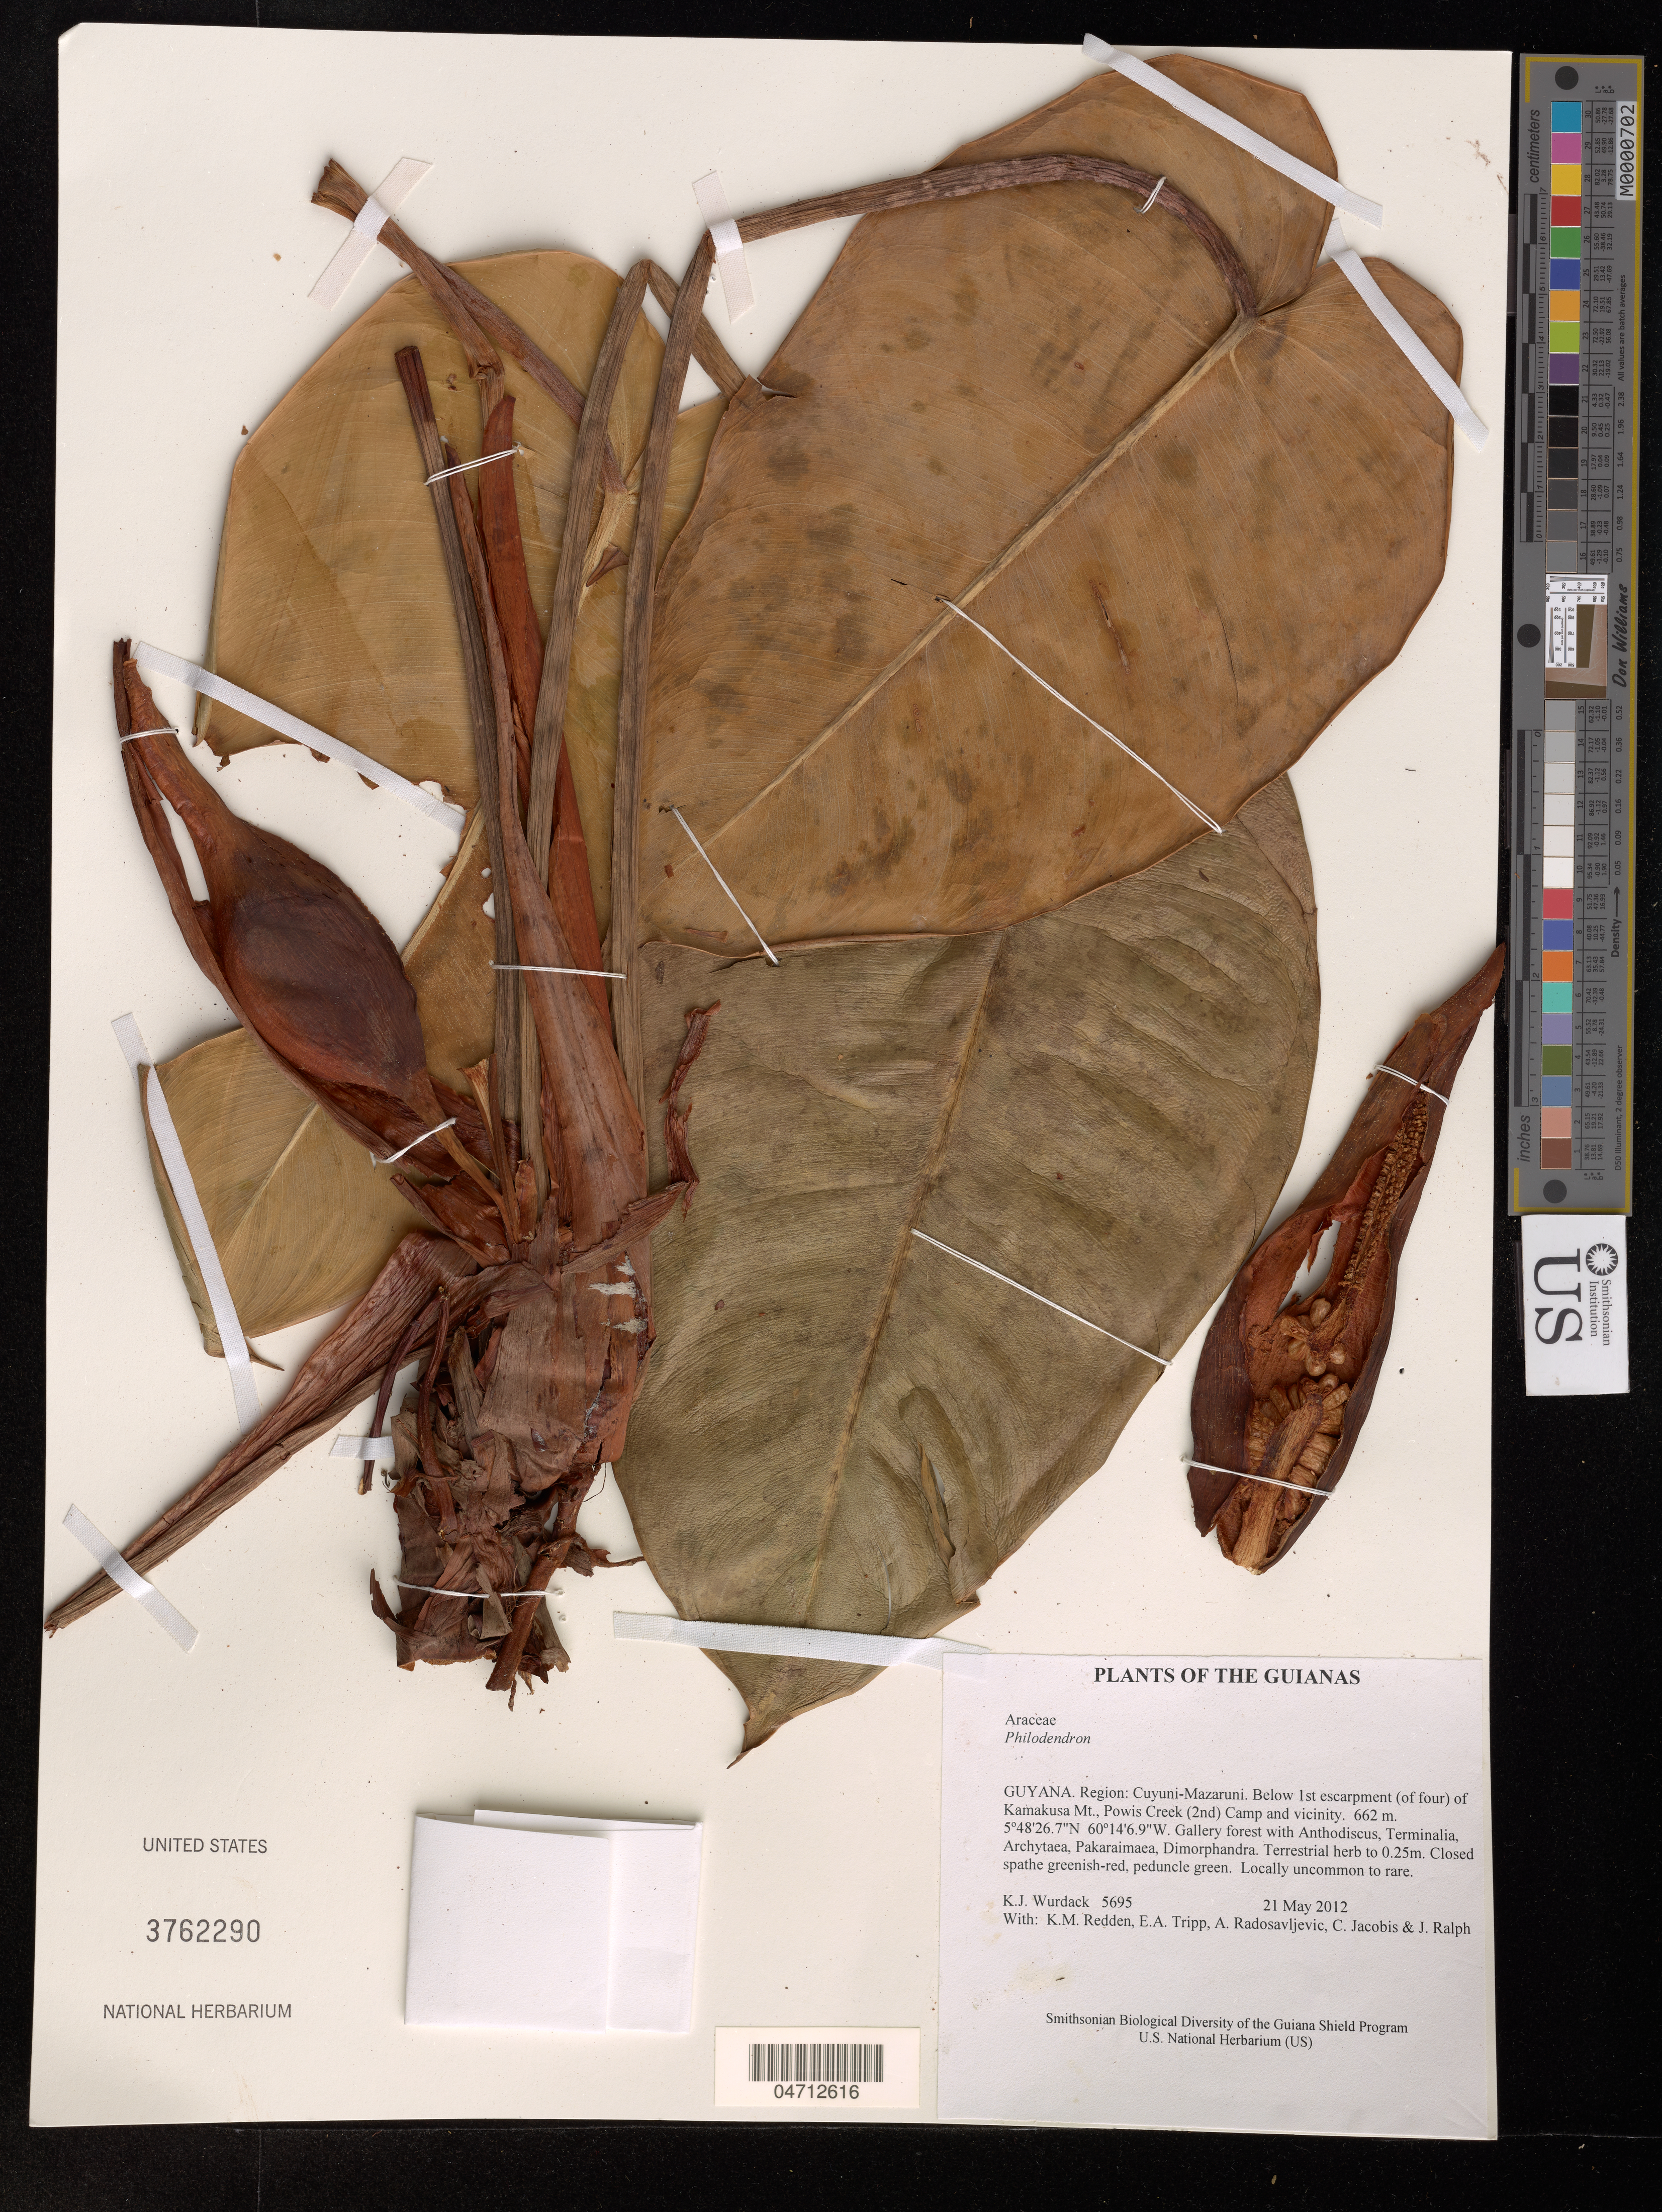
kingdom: Plantae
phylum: Tracheophyta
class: Liliopsida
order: Alismatales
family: Araceae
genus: Philodendron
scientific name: Philodendron sp.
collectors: K. Wurdack, K. M. Redden, E. Tripp, A. Radosavljevic, C. Jacobis & J. Ralph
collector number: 5695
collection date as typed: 21 May 2012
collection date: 2012-05-21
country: Guyana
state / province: Cuyuni-Mazaruni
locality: Below 1st escarpment (of four) of Kamakusa Mt., Powis Creek (2nd) Camp and vicinity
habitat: Gallery forest with Anthodiscus, Terminalia, Archytaea, Pakaraimaea, Dimorphandra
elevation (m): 662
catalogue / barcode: US 3762290